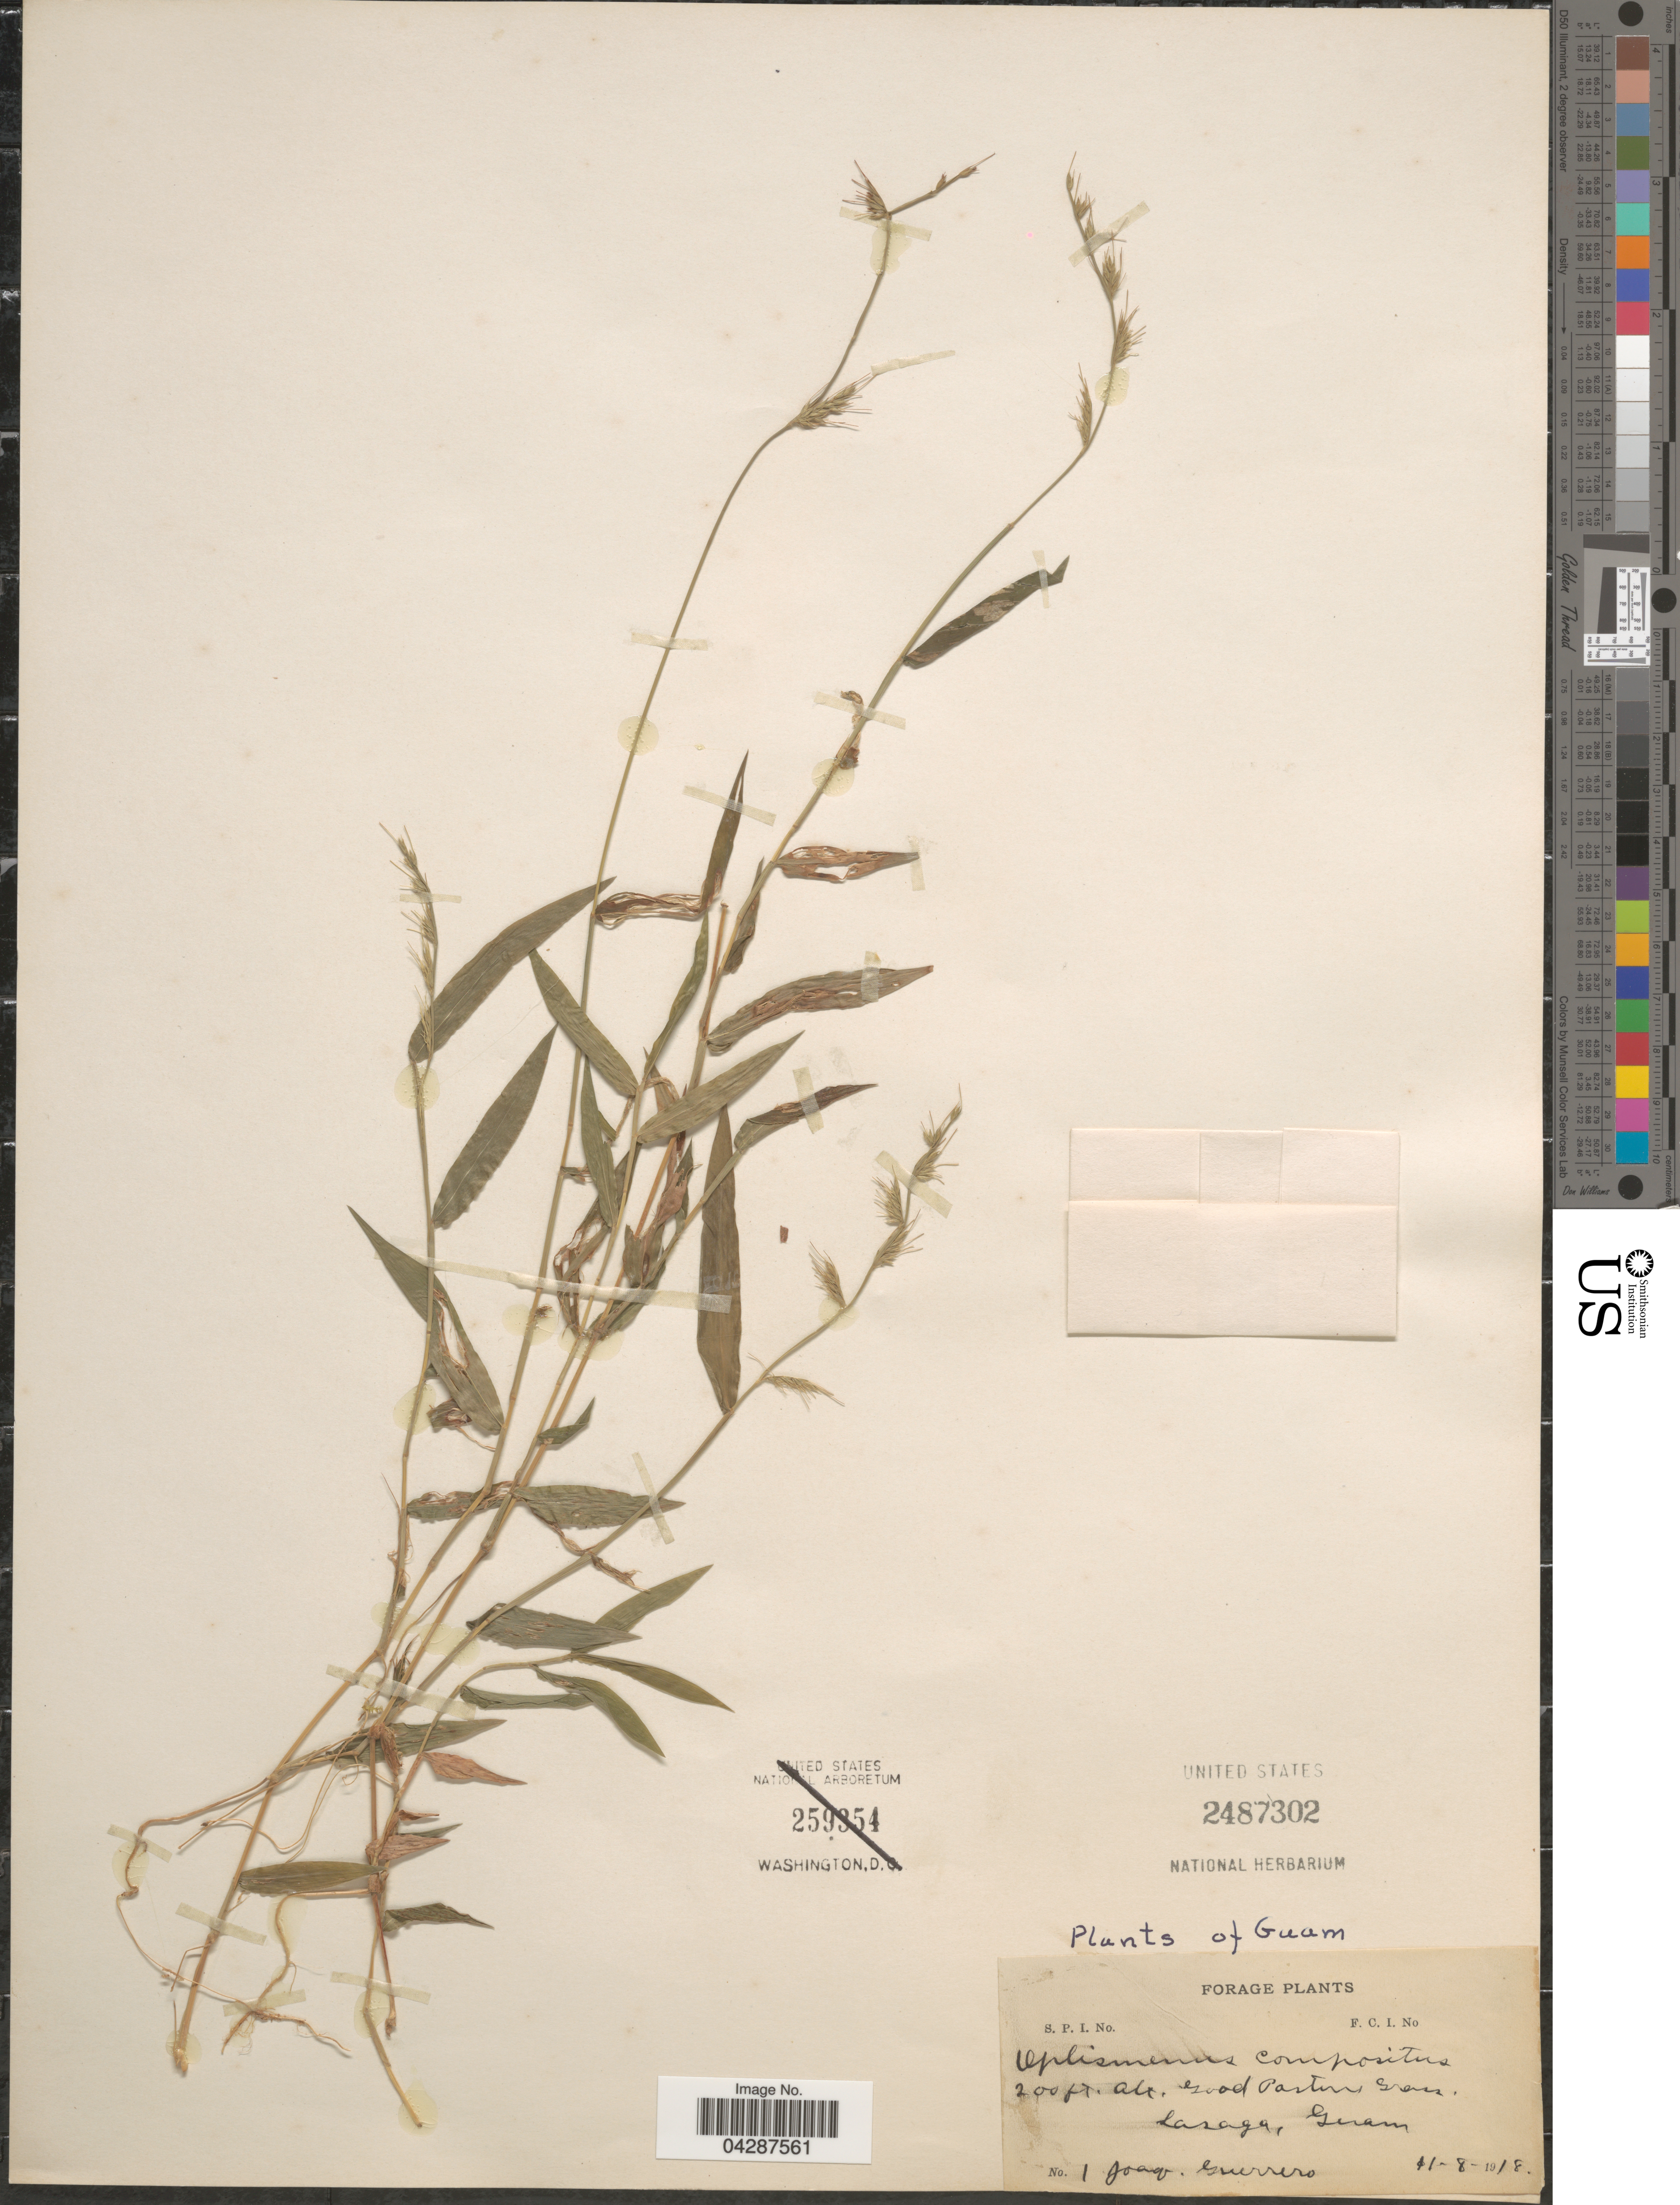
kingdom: Plantae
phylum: Tracheophyta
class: Liliopsida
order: Poales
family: Poaceae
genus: Oplismenus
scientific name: Oplismenus compositus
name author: (L.) P. Beauv.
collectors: J. Guerrero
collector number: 1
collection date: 1918-08-11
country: Guam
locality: Lasagna.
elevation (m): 61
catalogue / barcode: US 2487302